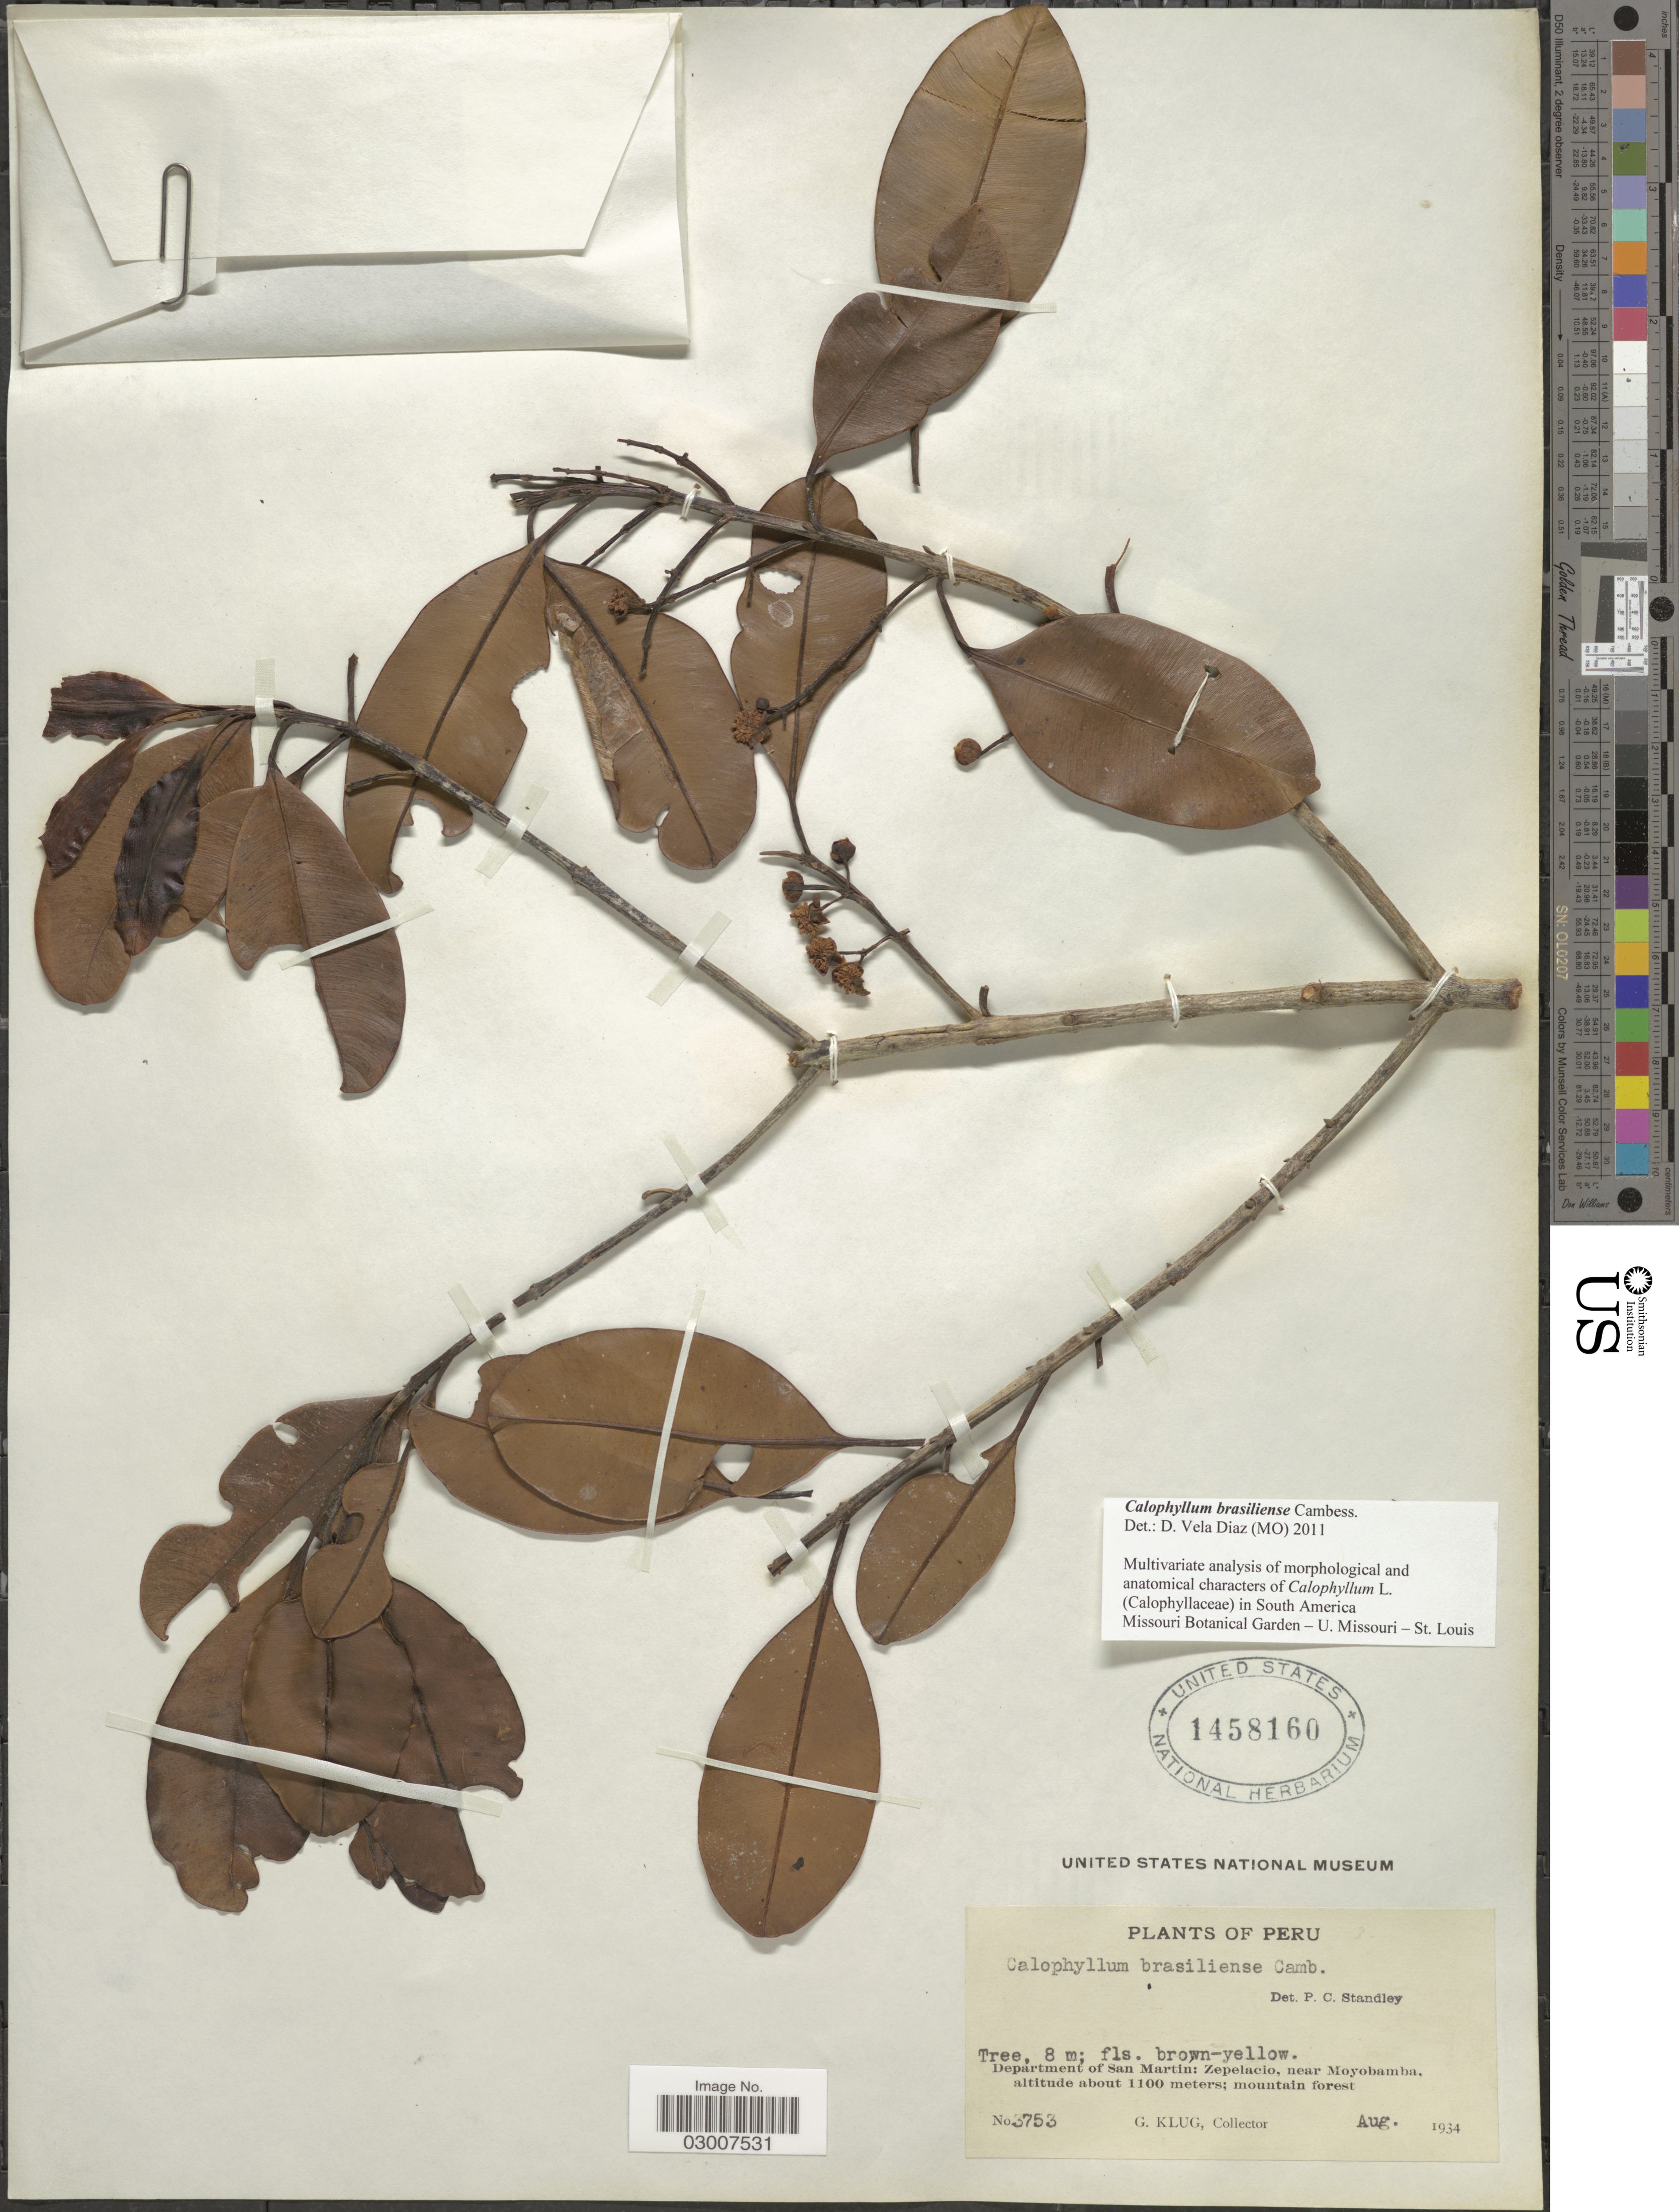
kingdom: Plantae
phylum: Tracheophyta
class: Magnoliopsida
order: Malpighiales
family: Calophyllaceae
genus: Calophyllum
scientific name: Calophyllum brasiliense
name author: Cambess.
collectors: G. Klug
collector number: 3753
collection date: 1934-08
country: Peru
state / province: San Martín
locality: Department of San Martin: Zepelacio, near Moyobamba.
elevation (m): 1100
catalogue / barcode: US 1458160